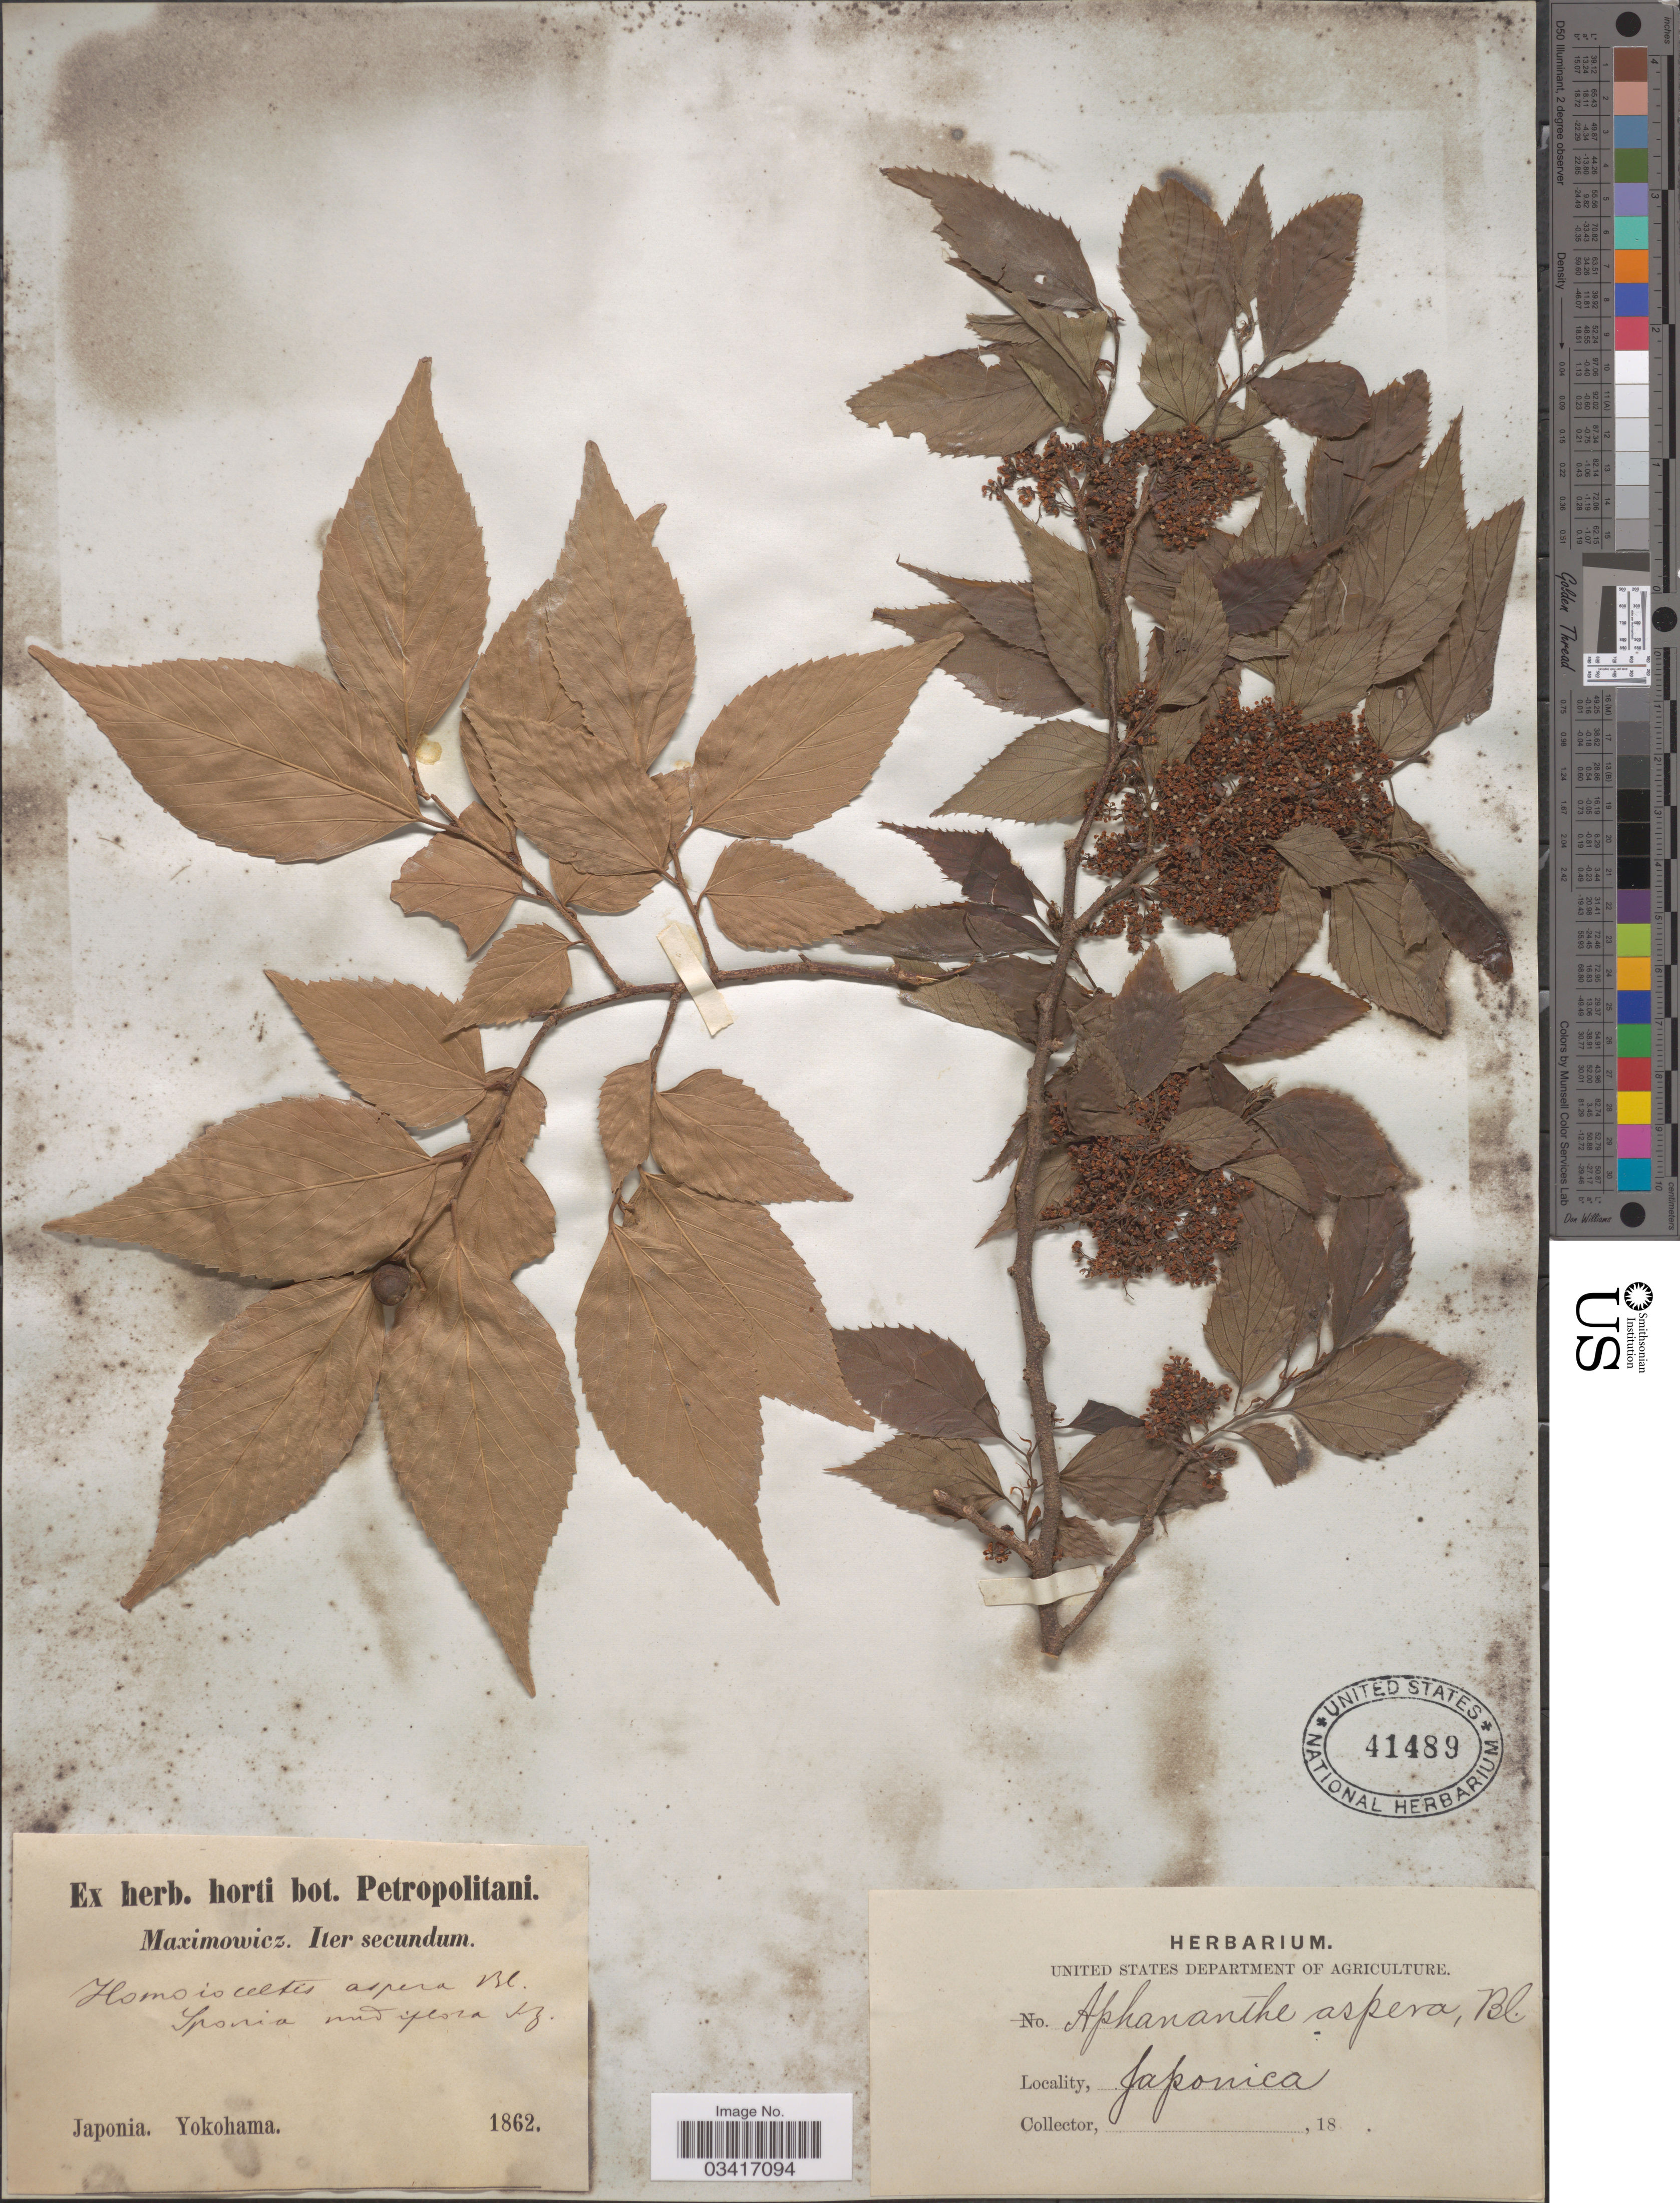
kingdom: Plantae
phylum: Tracheophyta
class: Magnoliopsida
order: Rosales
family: Cannabaceae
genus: Aphananthe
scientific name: Aphananthe aspera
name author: Planch.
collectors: Maximowicz, --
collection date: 1862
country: Japan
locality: Yokohama.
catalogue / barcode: US 41489